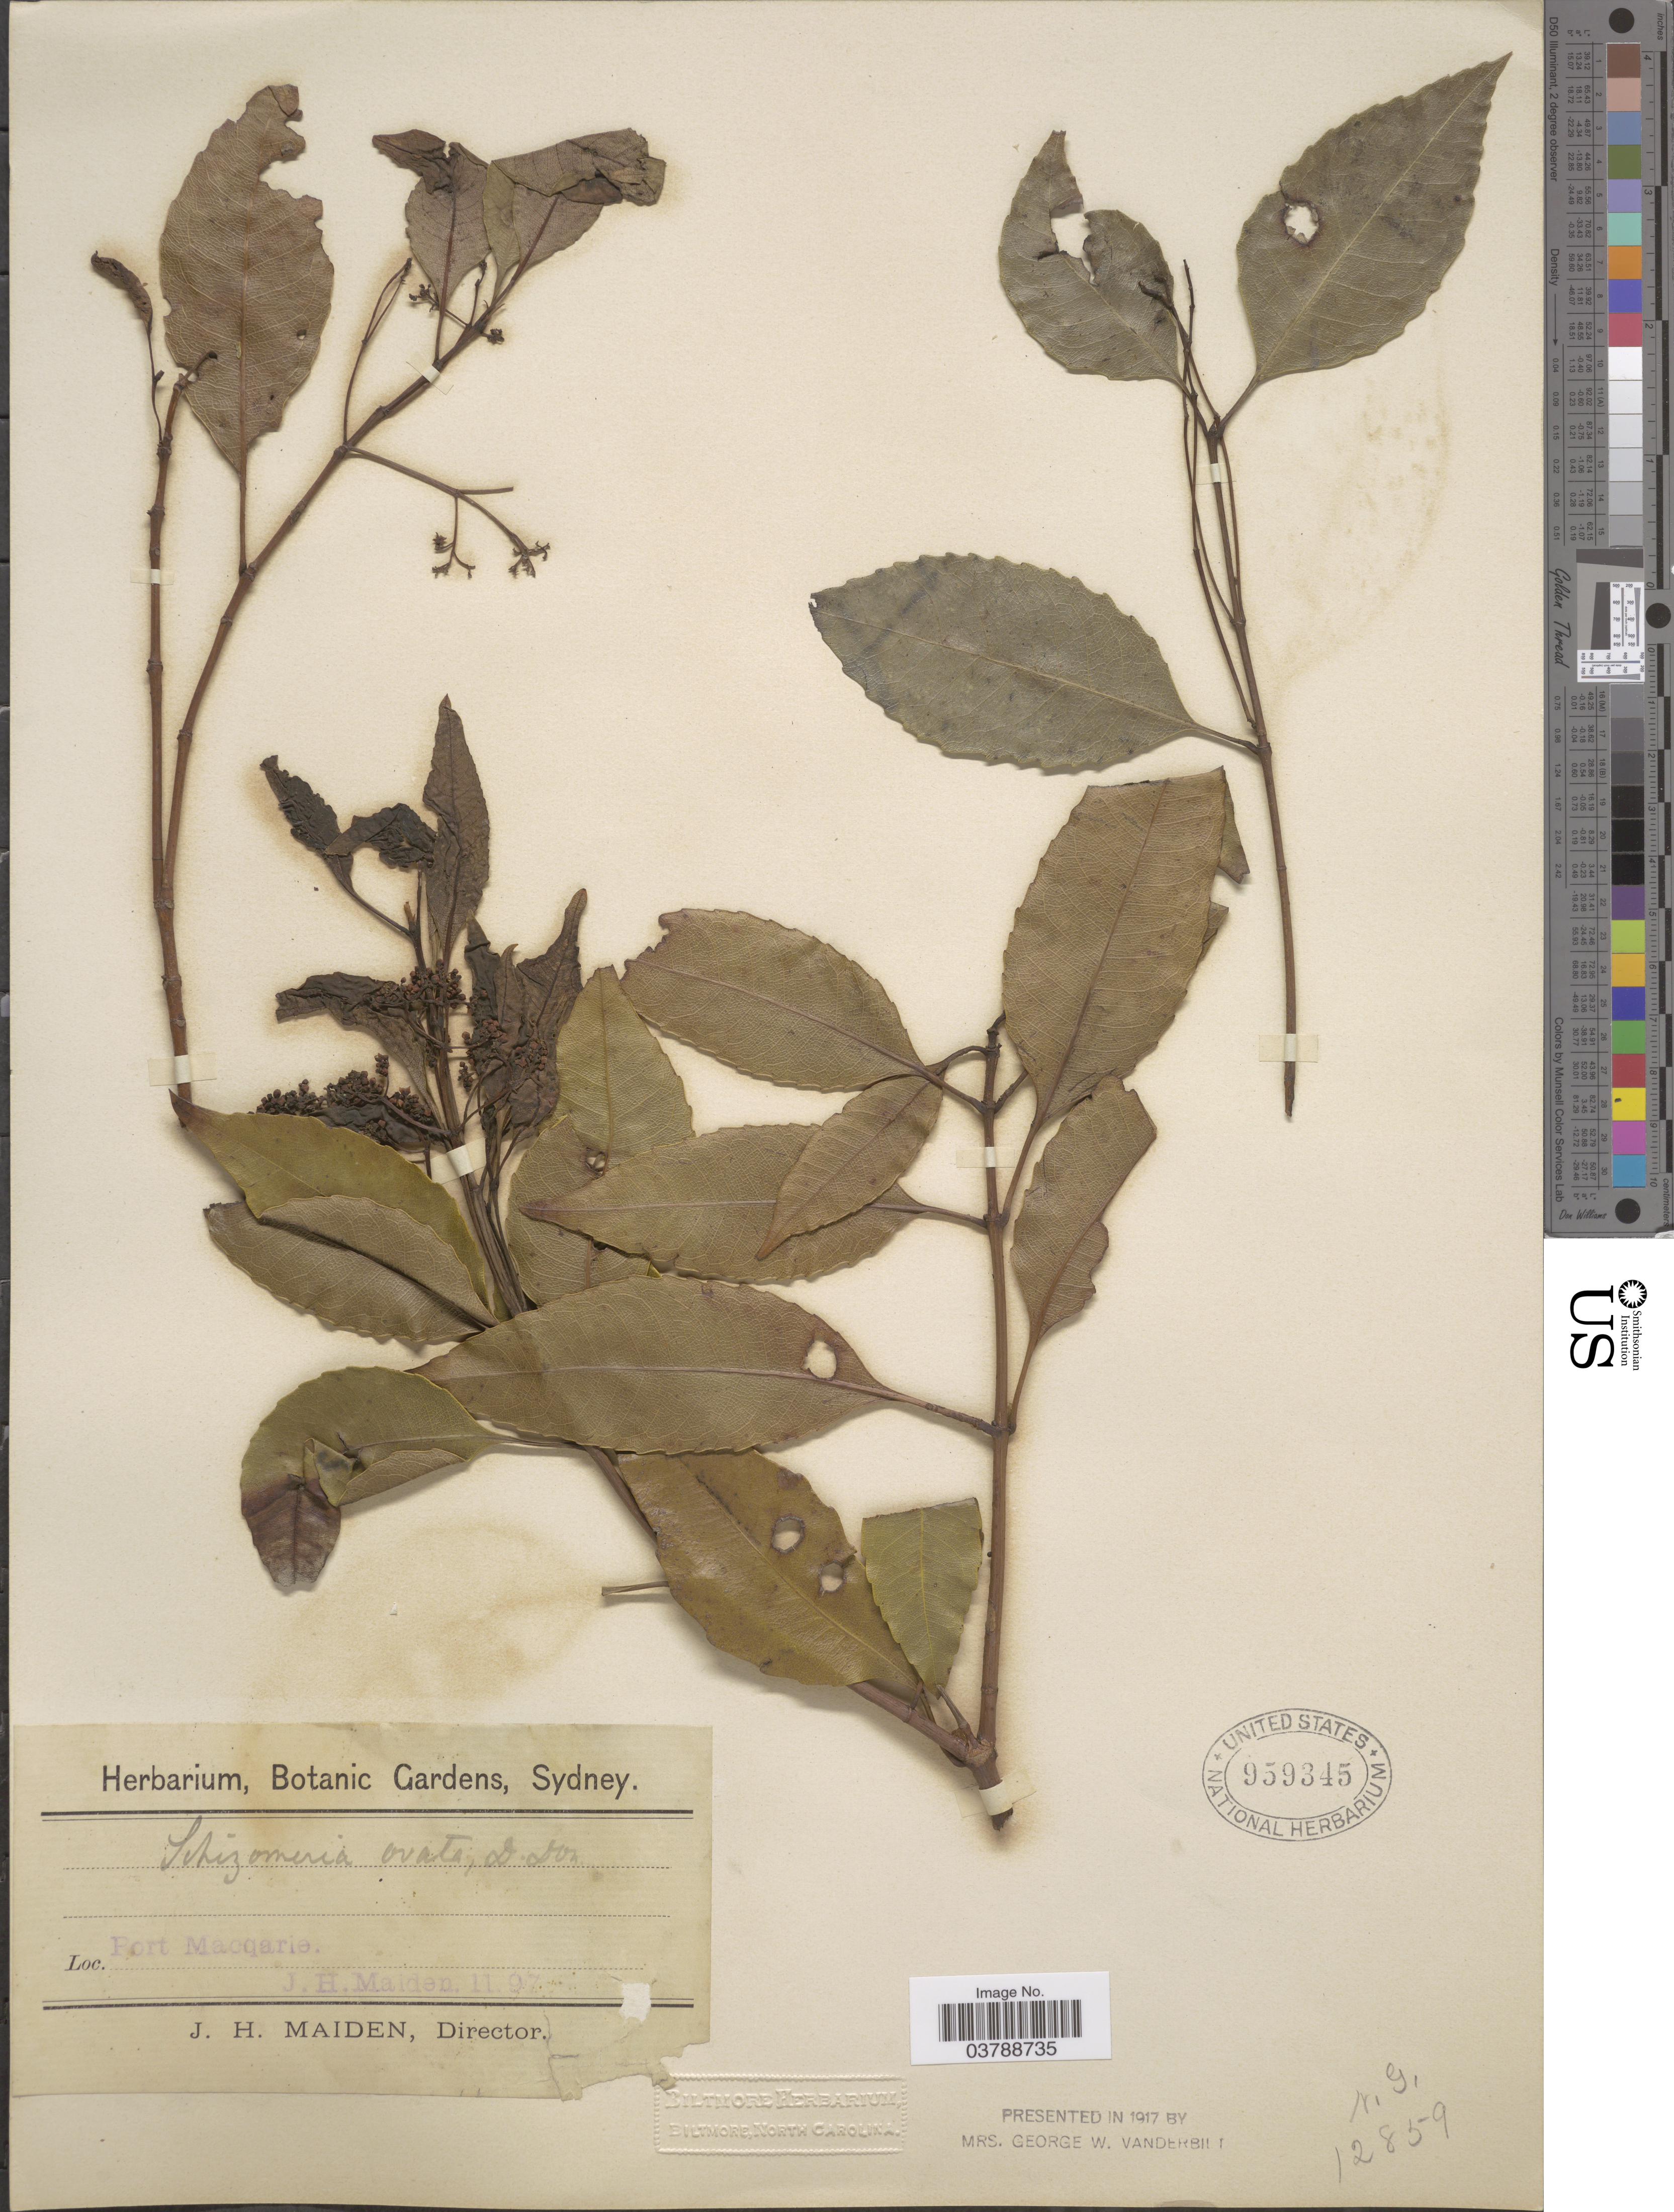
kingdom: Plantae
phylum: Tracheophyta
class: Magnoliopsida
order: Oxalidales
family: Cunoniaceae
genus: Schizomeria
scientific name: Schizomeria ovata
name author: D. Don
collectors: J. Maiden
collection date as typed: Transcribed d/m/y: /11/97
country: Australia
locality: Port Macqarie.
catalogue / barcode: US 959345